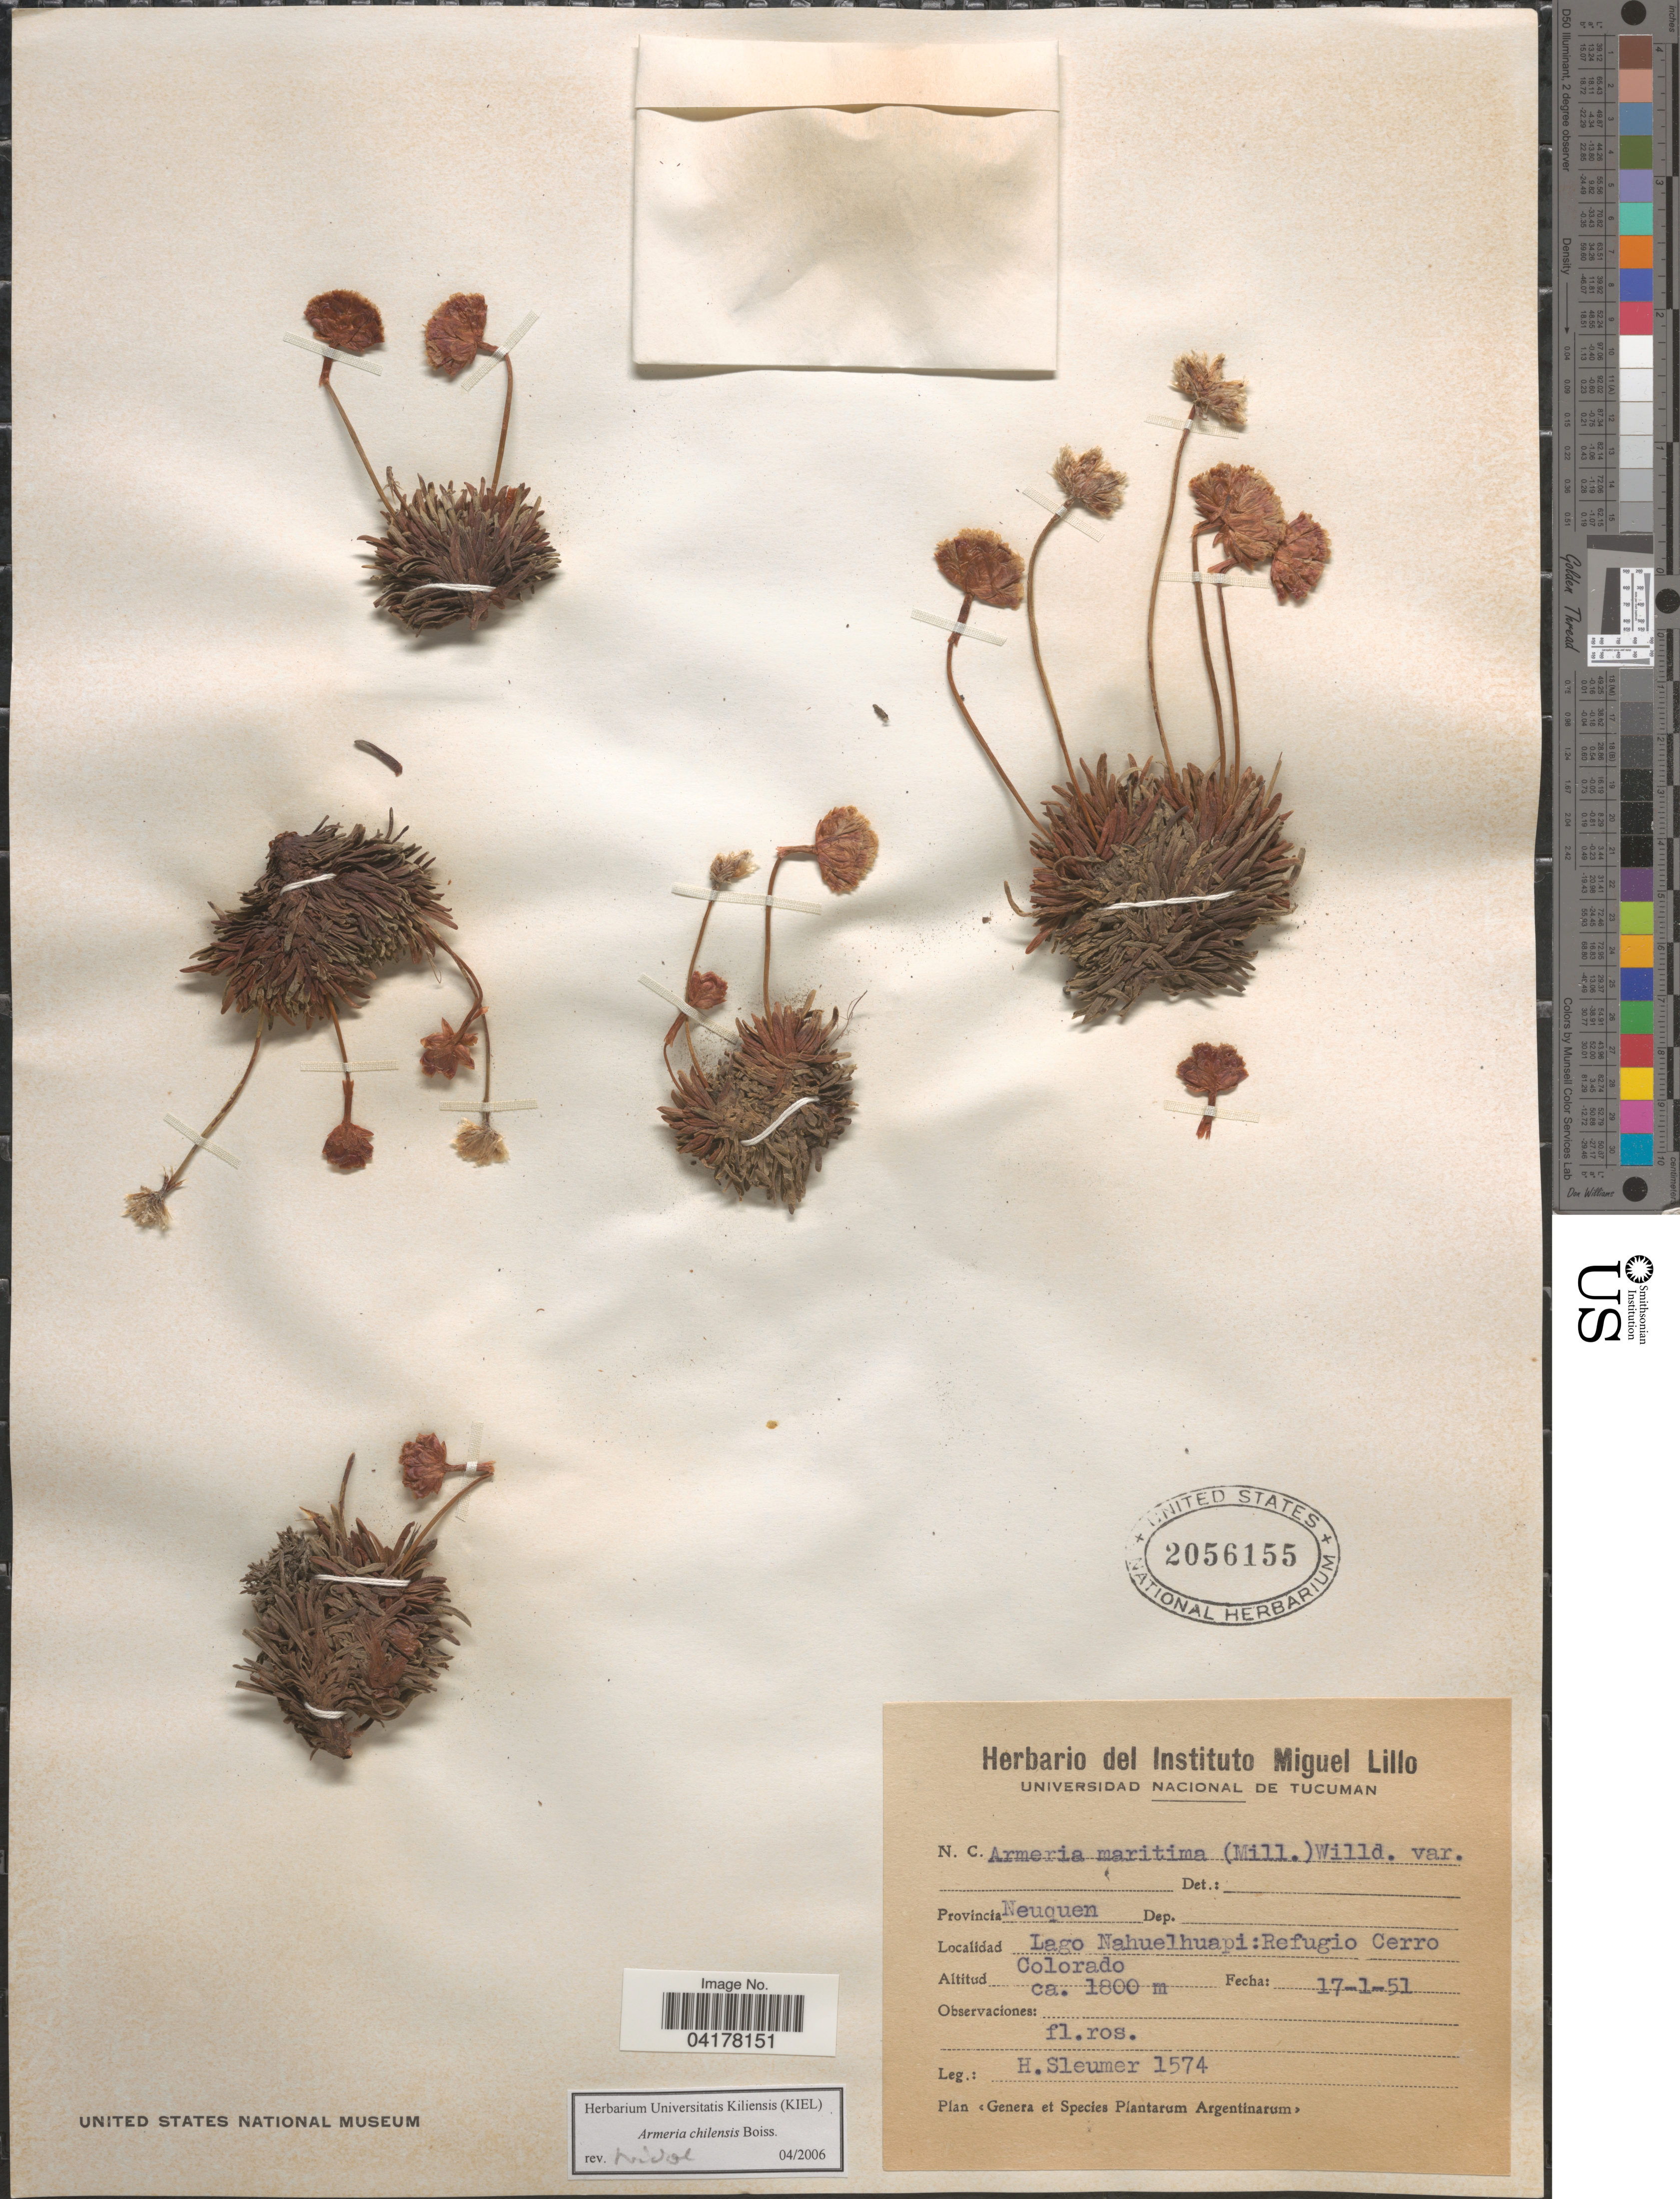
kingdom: Plantae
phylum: Tracheophyta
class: Magnoliopsida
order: Caryophyllales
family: Plumbaginaceae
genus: Armeria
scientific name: Armeria maritima subsp. andina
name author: (Poepp. ex Boiss.) D.M. Moore & H.O. Yates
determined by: Strong, M. T., (US), Smithsonian Institution - National Museum of Natural History (UNITED STATES)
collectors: H. O. Sleumer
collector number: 1574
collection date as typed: Transcribed d/m/y: 17/1/51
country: Argentina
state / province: Neuquen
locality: Lago Nahuelhuapi:Refugio Cerro Colorado.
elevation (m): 1800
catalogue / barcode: US 2056155